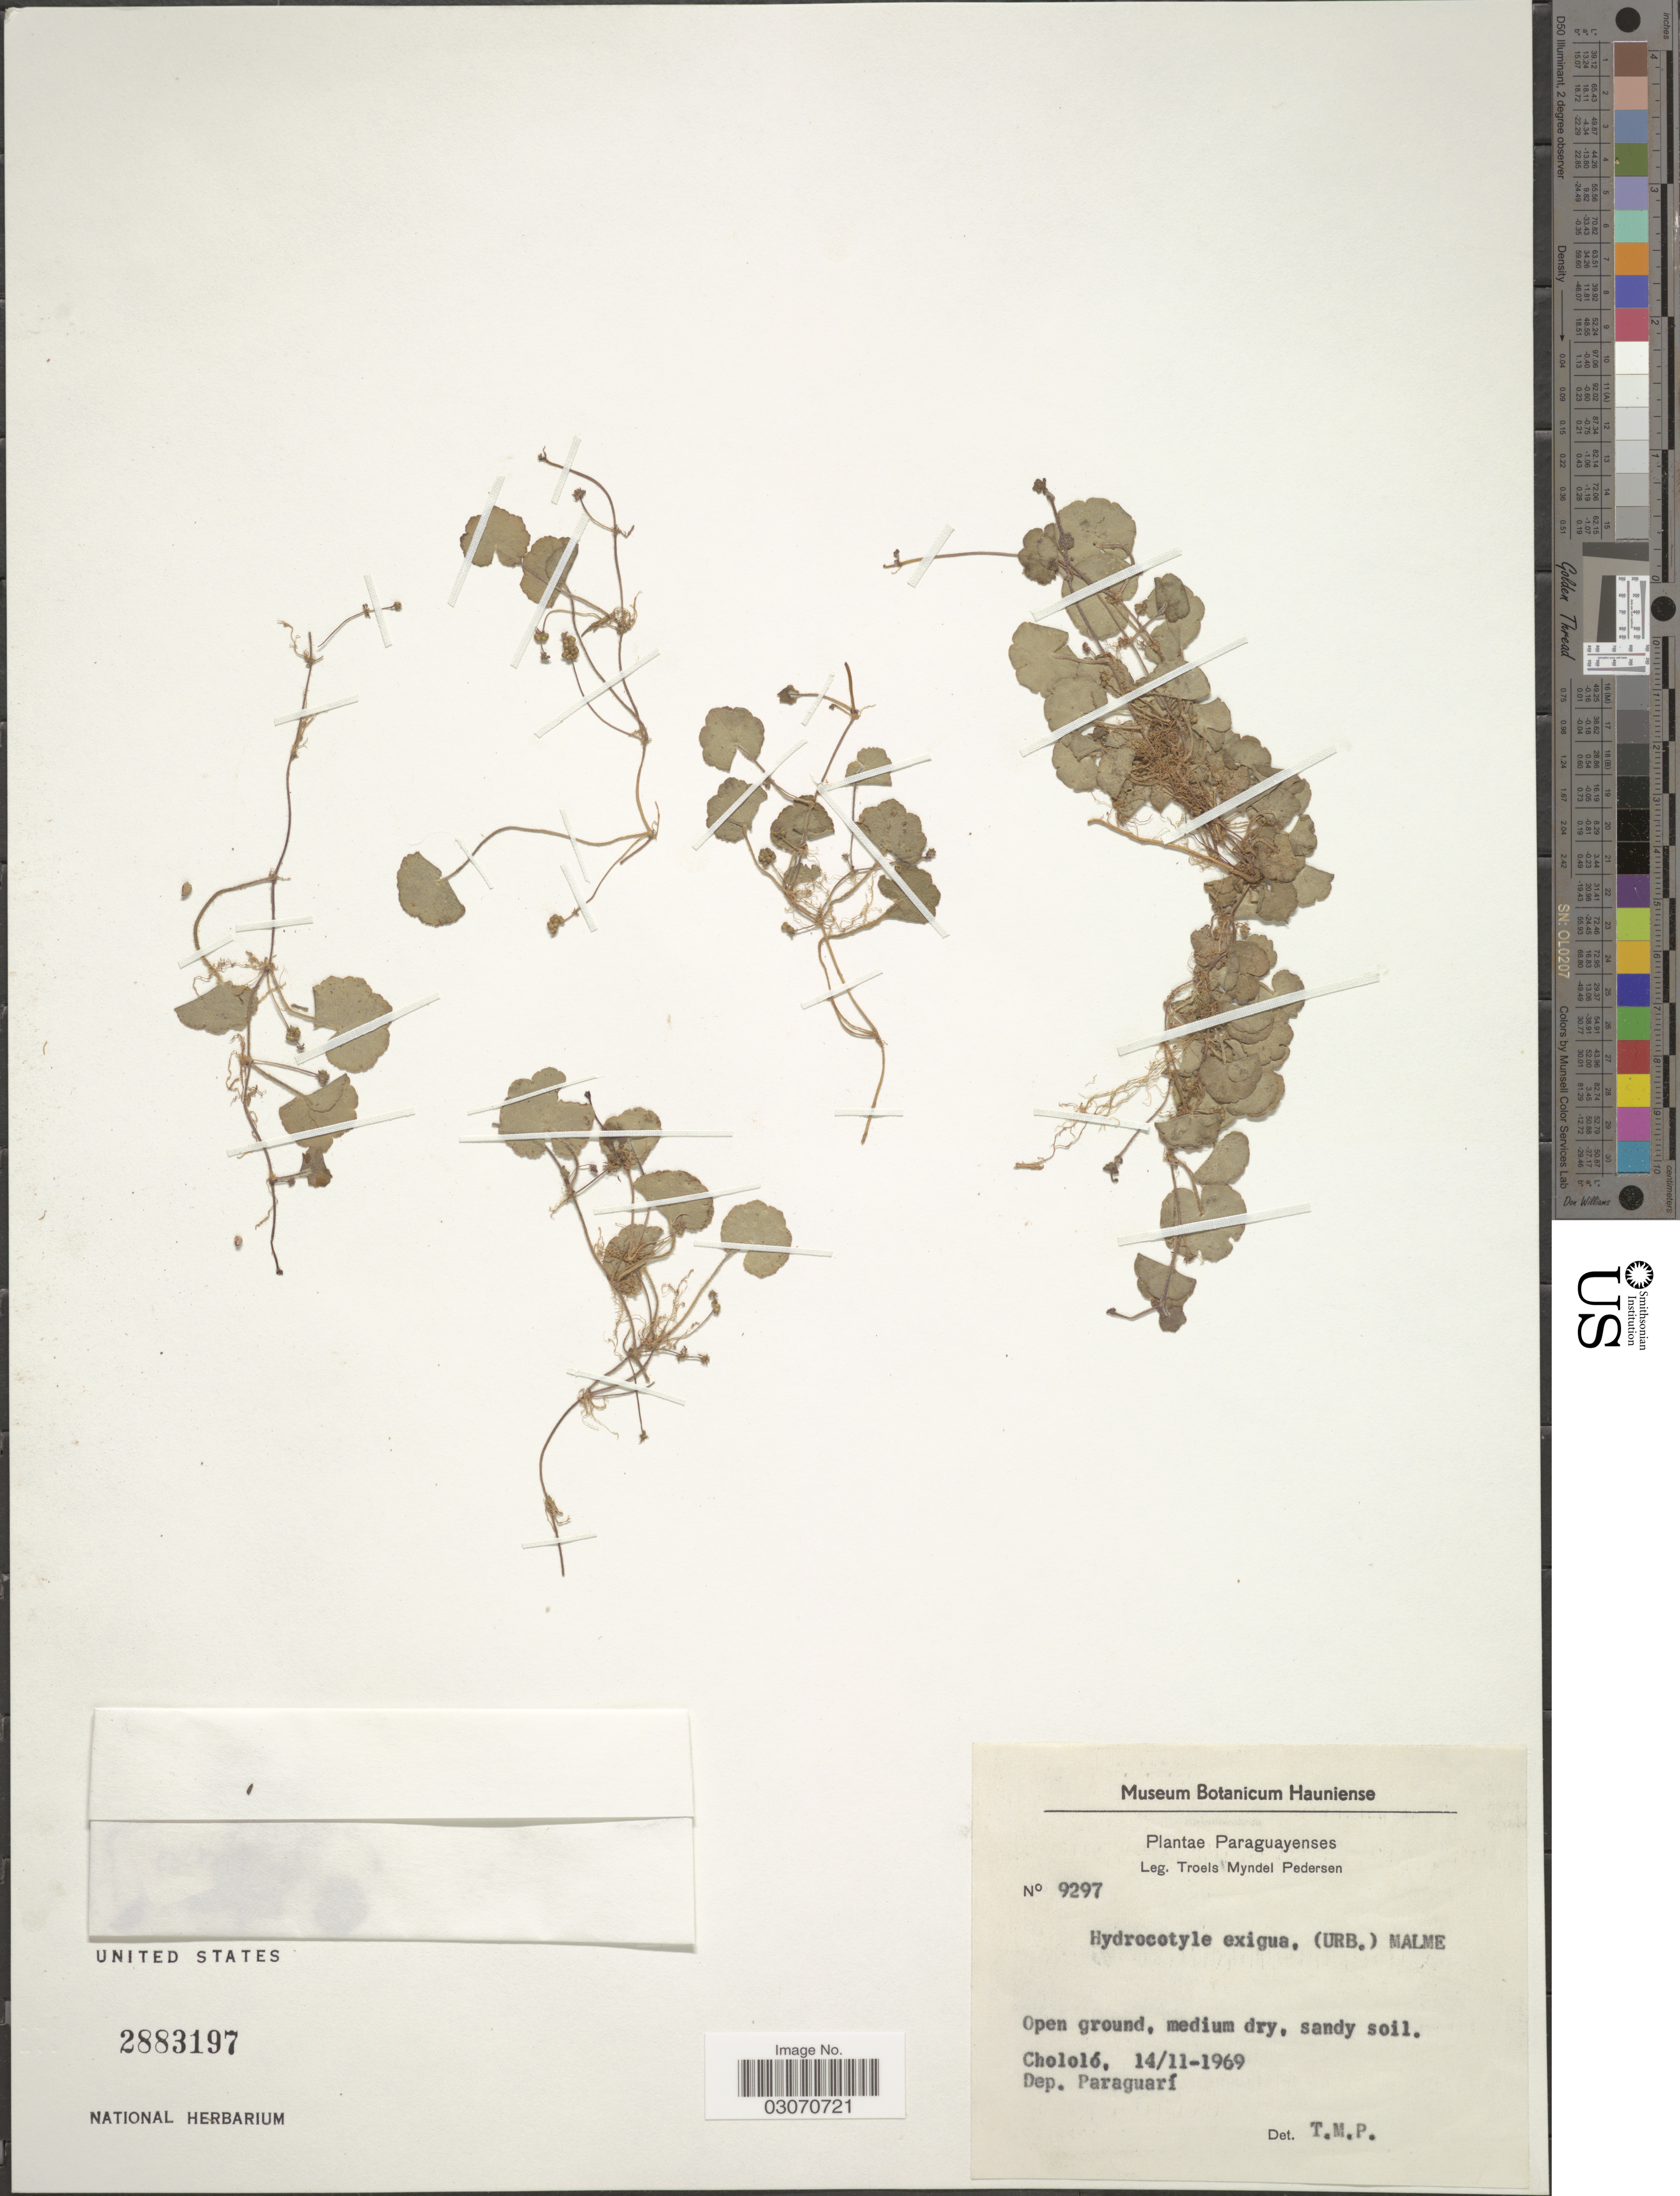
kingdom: Plantae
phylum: Tracheophyta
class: Magnoliopsida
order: Apiales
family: Araliaceae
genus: Hydrocotyle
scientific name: Hydrocotyle exigua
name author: Malme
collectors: T. Pederson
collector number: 9297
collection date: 1969-11-14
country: Paraguay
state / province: Paraguari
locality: Chololó, Dep. Paraguarí.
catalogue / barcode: US 2883197